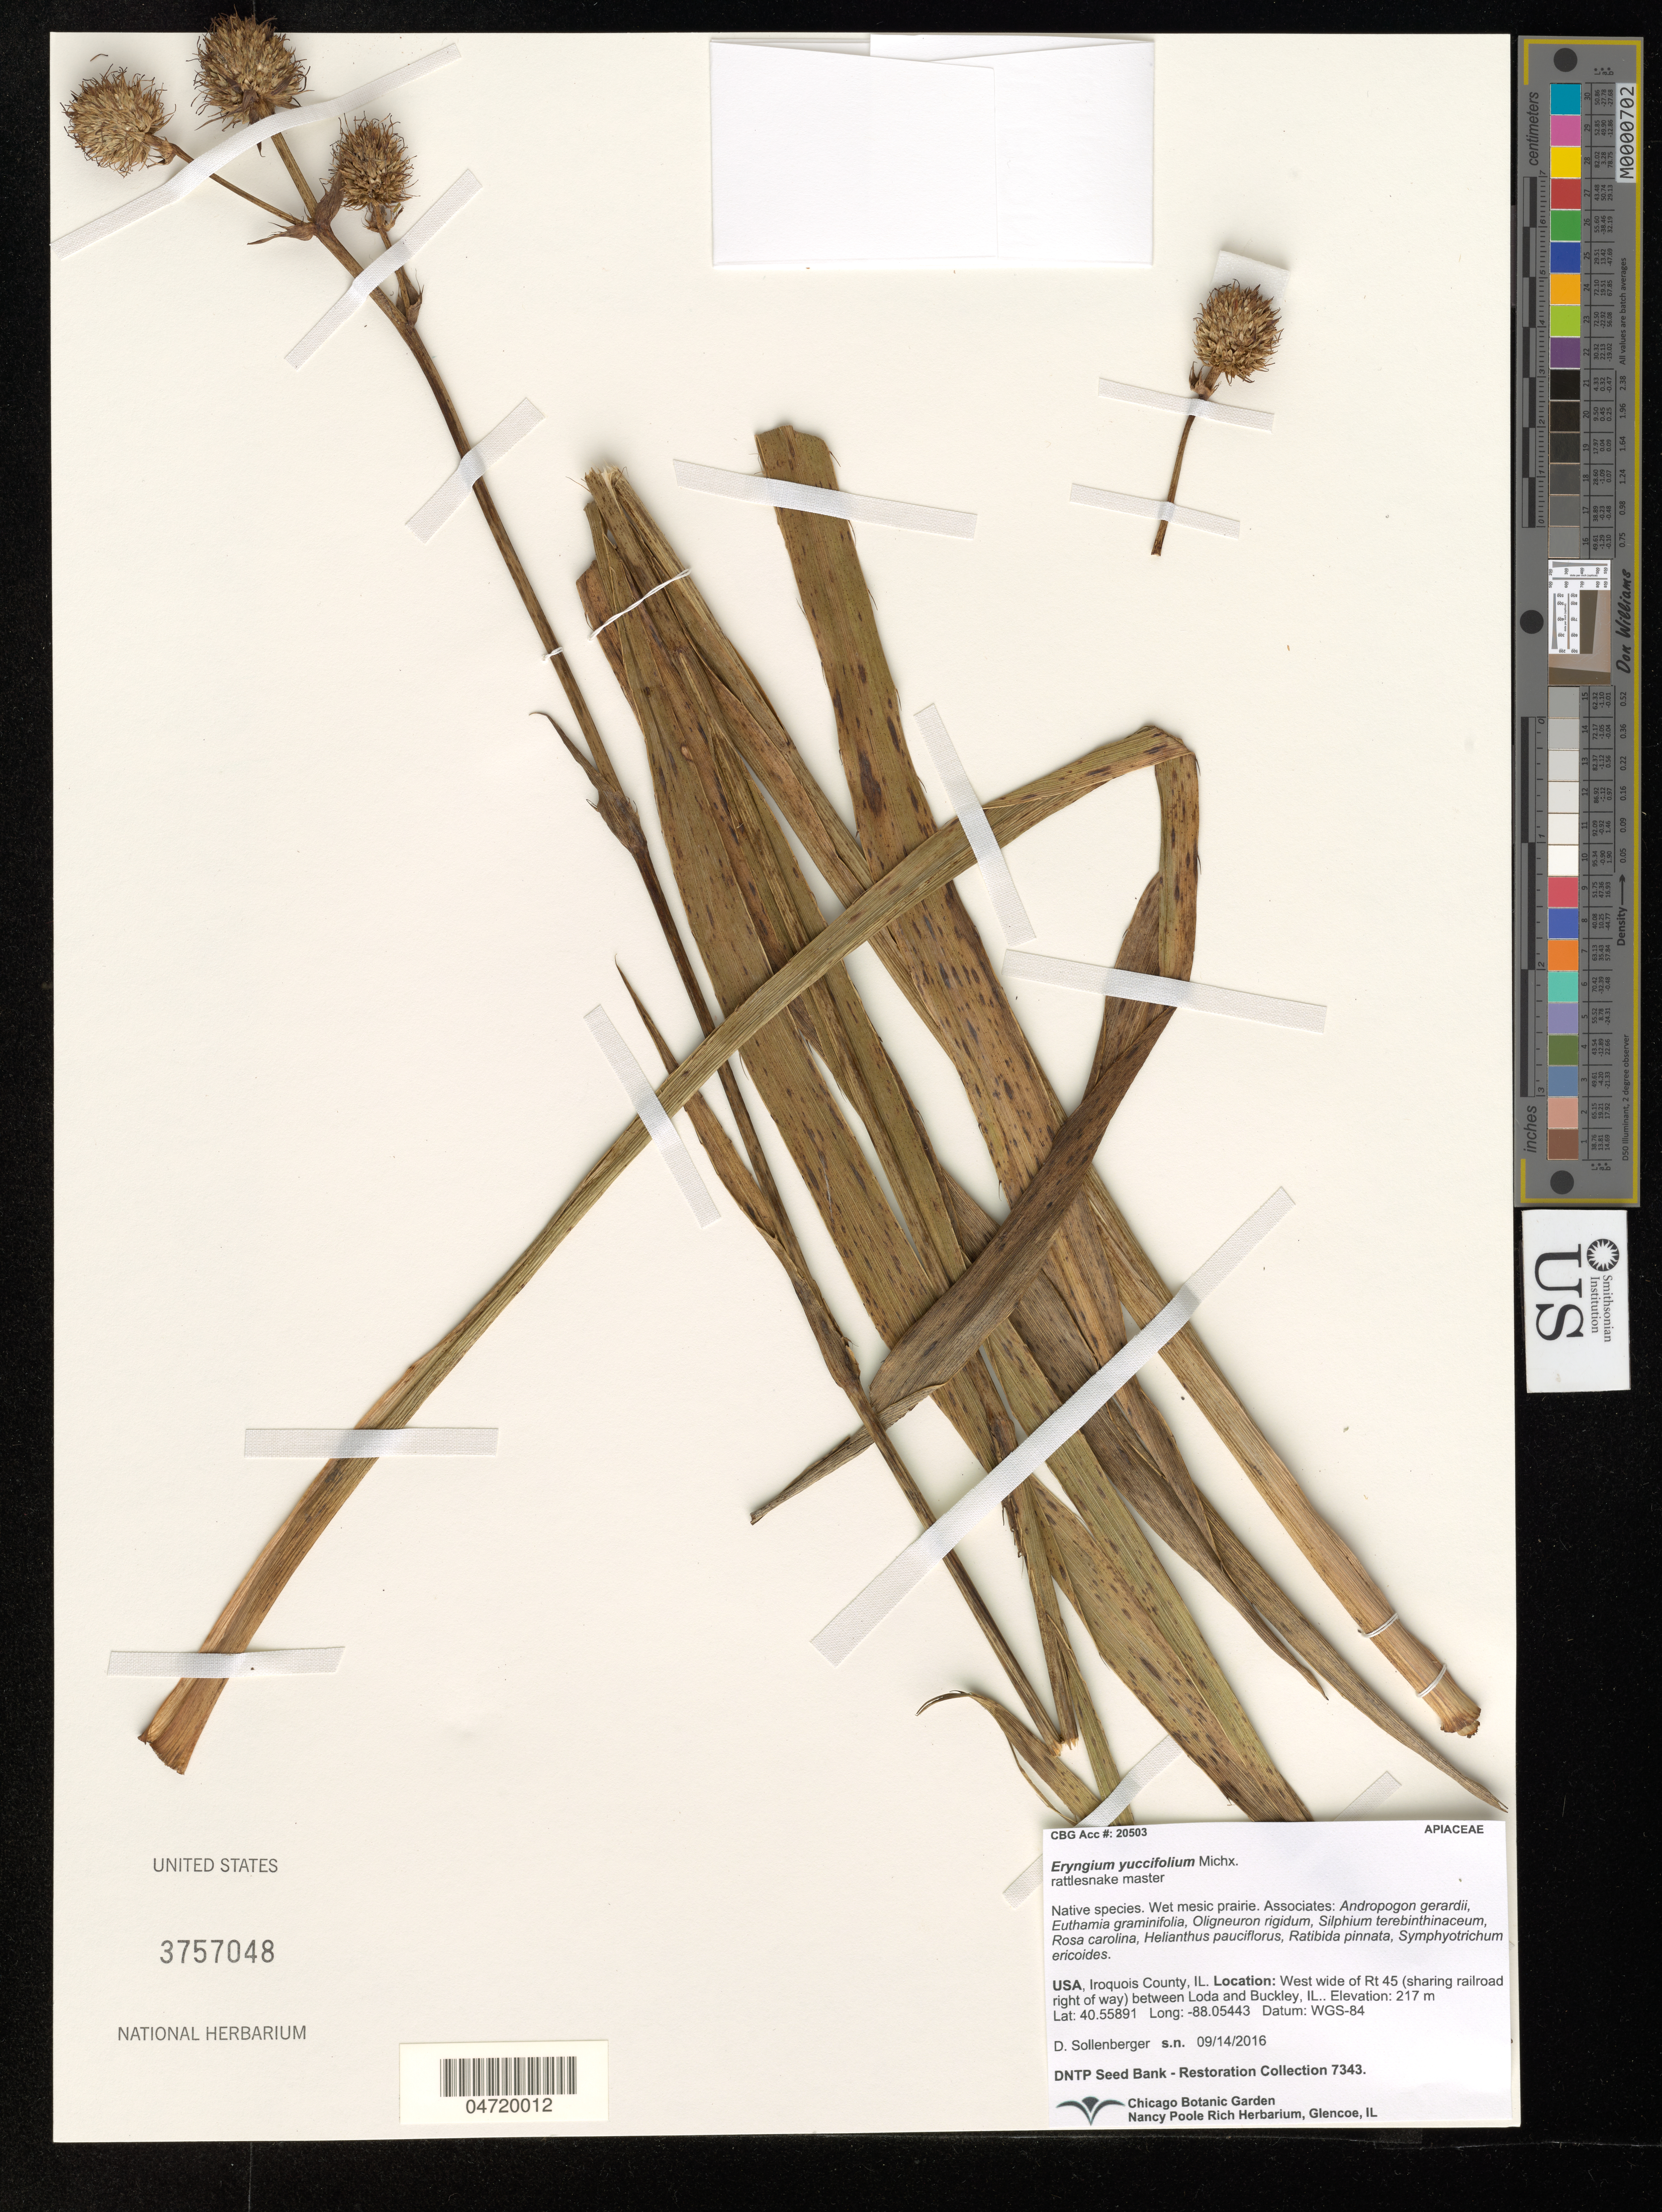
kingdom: Plantae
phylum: Tracheophyta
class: Magnoliopsida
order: Apiales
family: Apiaceae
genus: Eryngium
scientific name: Eryngium yuccifolium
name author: Michx.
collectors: D. Sollenberger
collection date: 2016-09-14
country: United States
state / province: Illinois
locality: Iroquois County, IL. West wide of Rt 45 (sharing railroad right of way) between Loda and Buckley. Datum: WGS-84.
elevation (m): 217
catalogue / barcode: US 3757048